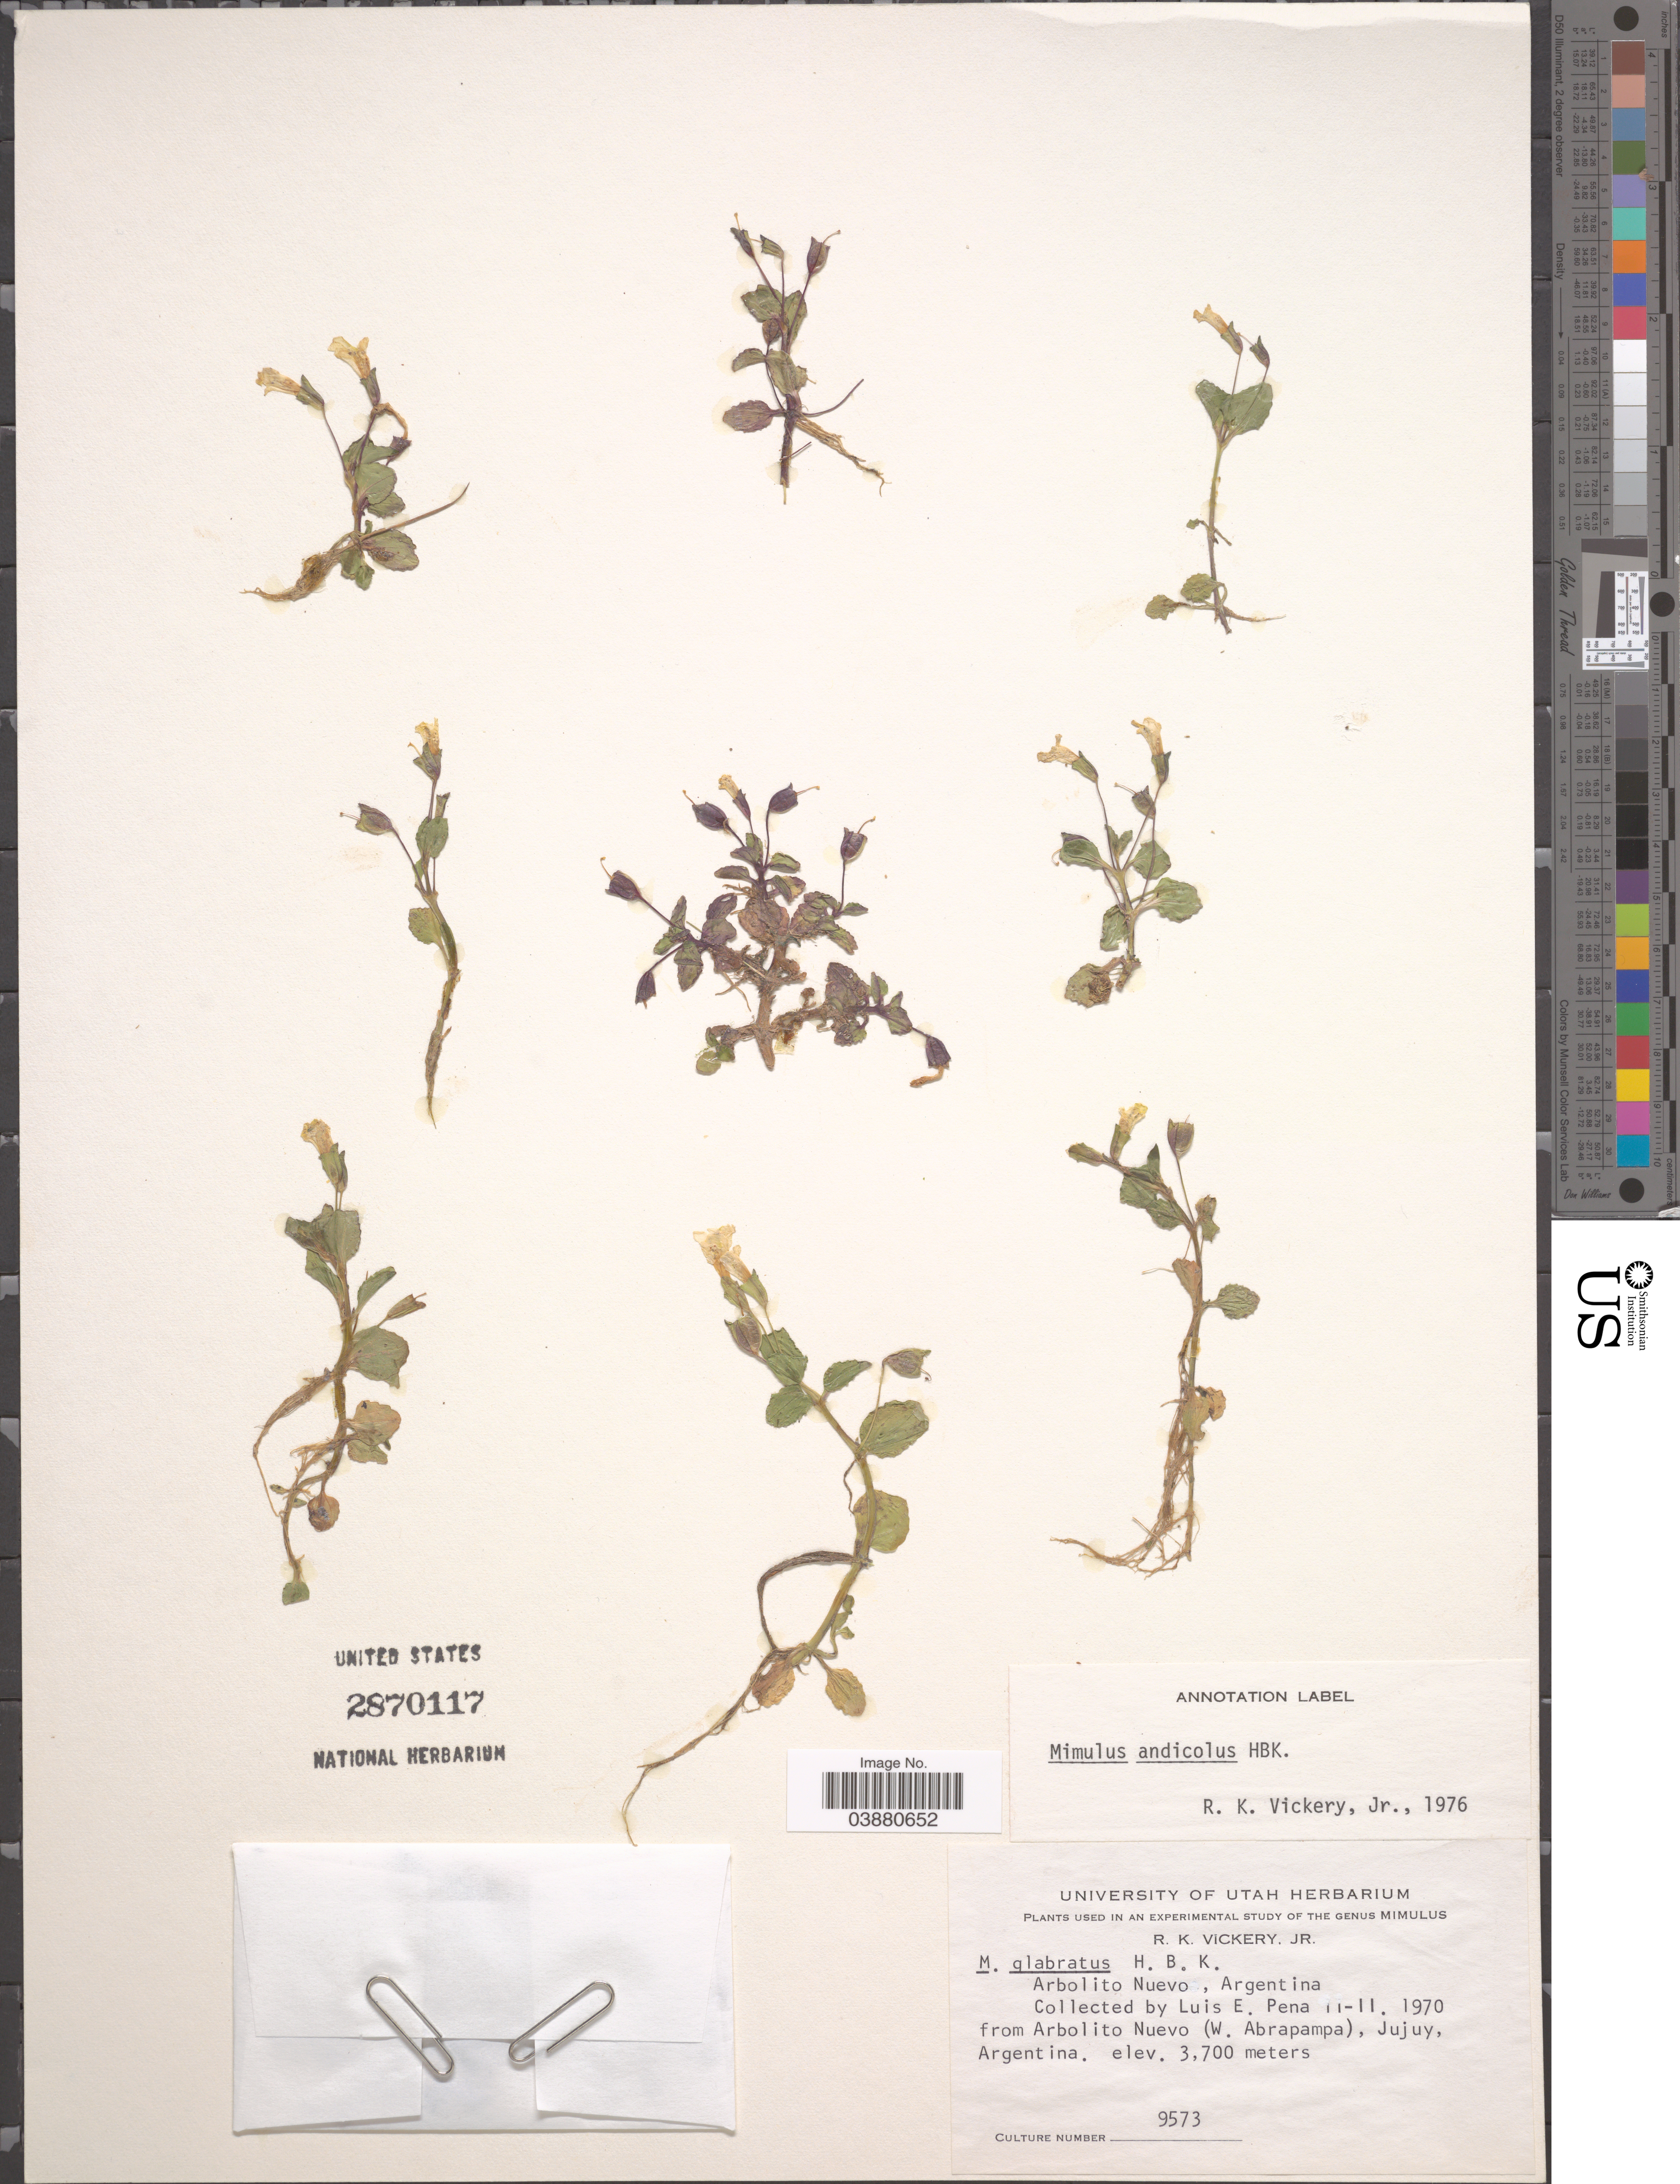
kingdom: Plantae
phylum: Tracheophyta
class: Magnoliopsida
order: Lamiales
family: Phrymaceae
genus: Mimulus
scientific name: Mimulus andicolus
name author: Kunth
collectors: L. Pena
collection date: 1970-11-11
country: Argentina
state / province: Jujuy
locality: Arbolito Nuevo. (W. Abrapampa).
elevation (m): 3700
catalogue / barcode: US 2870117